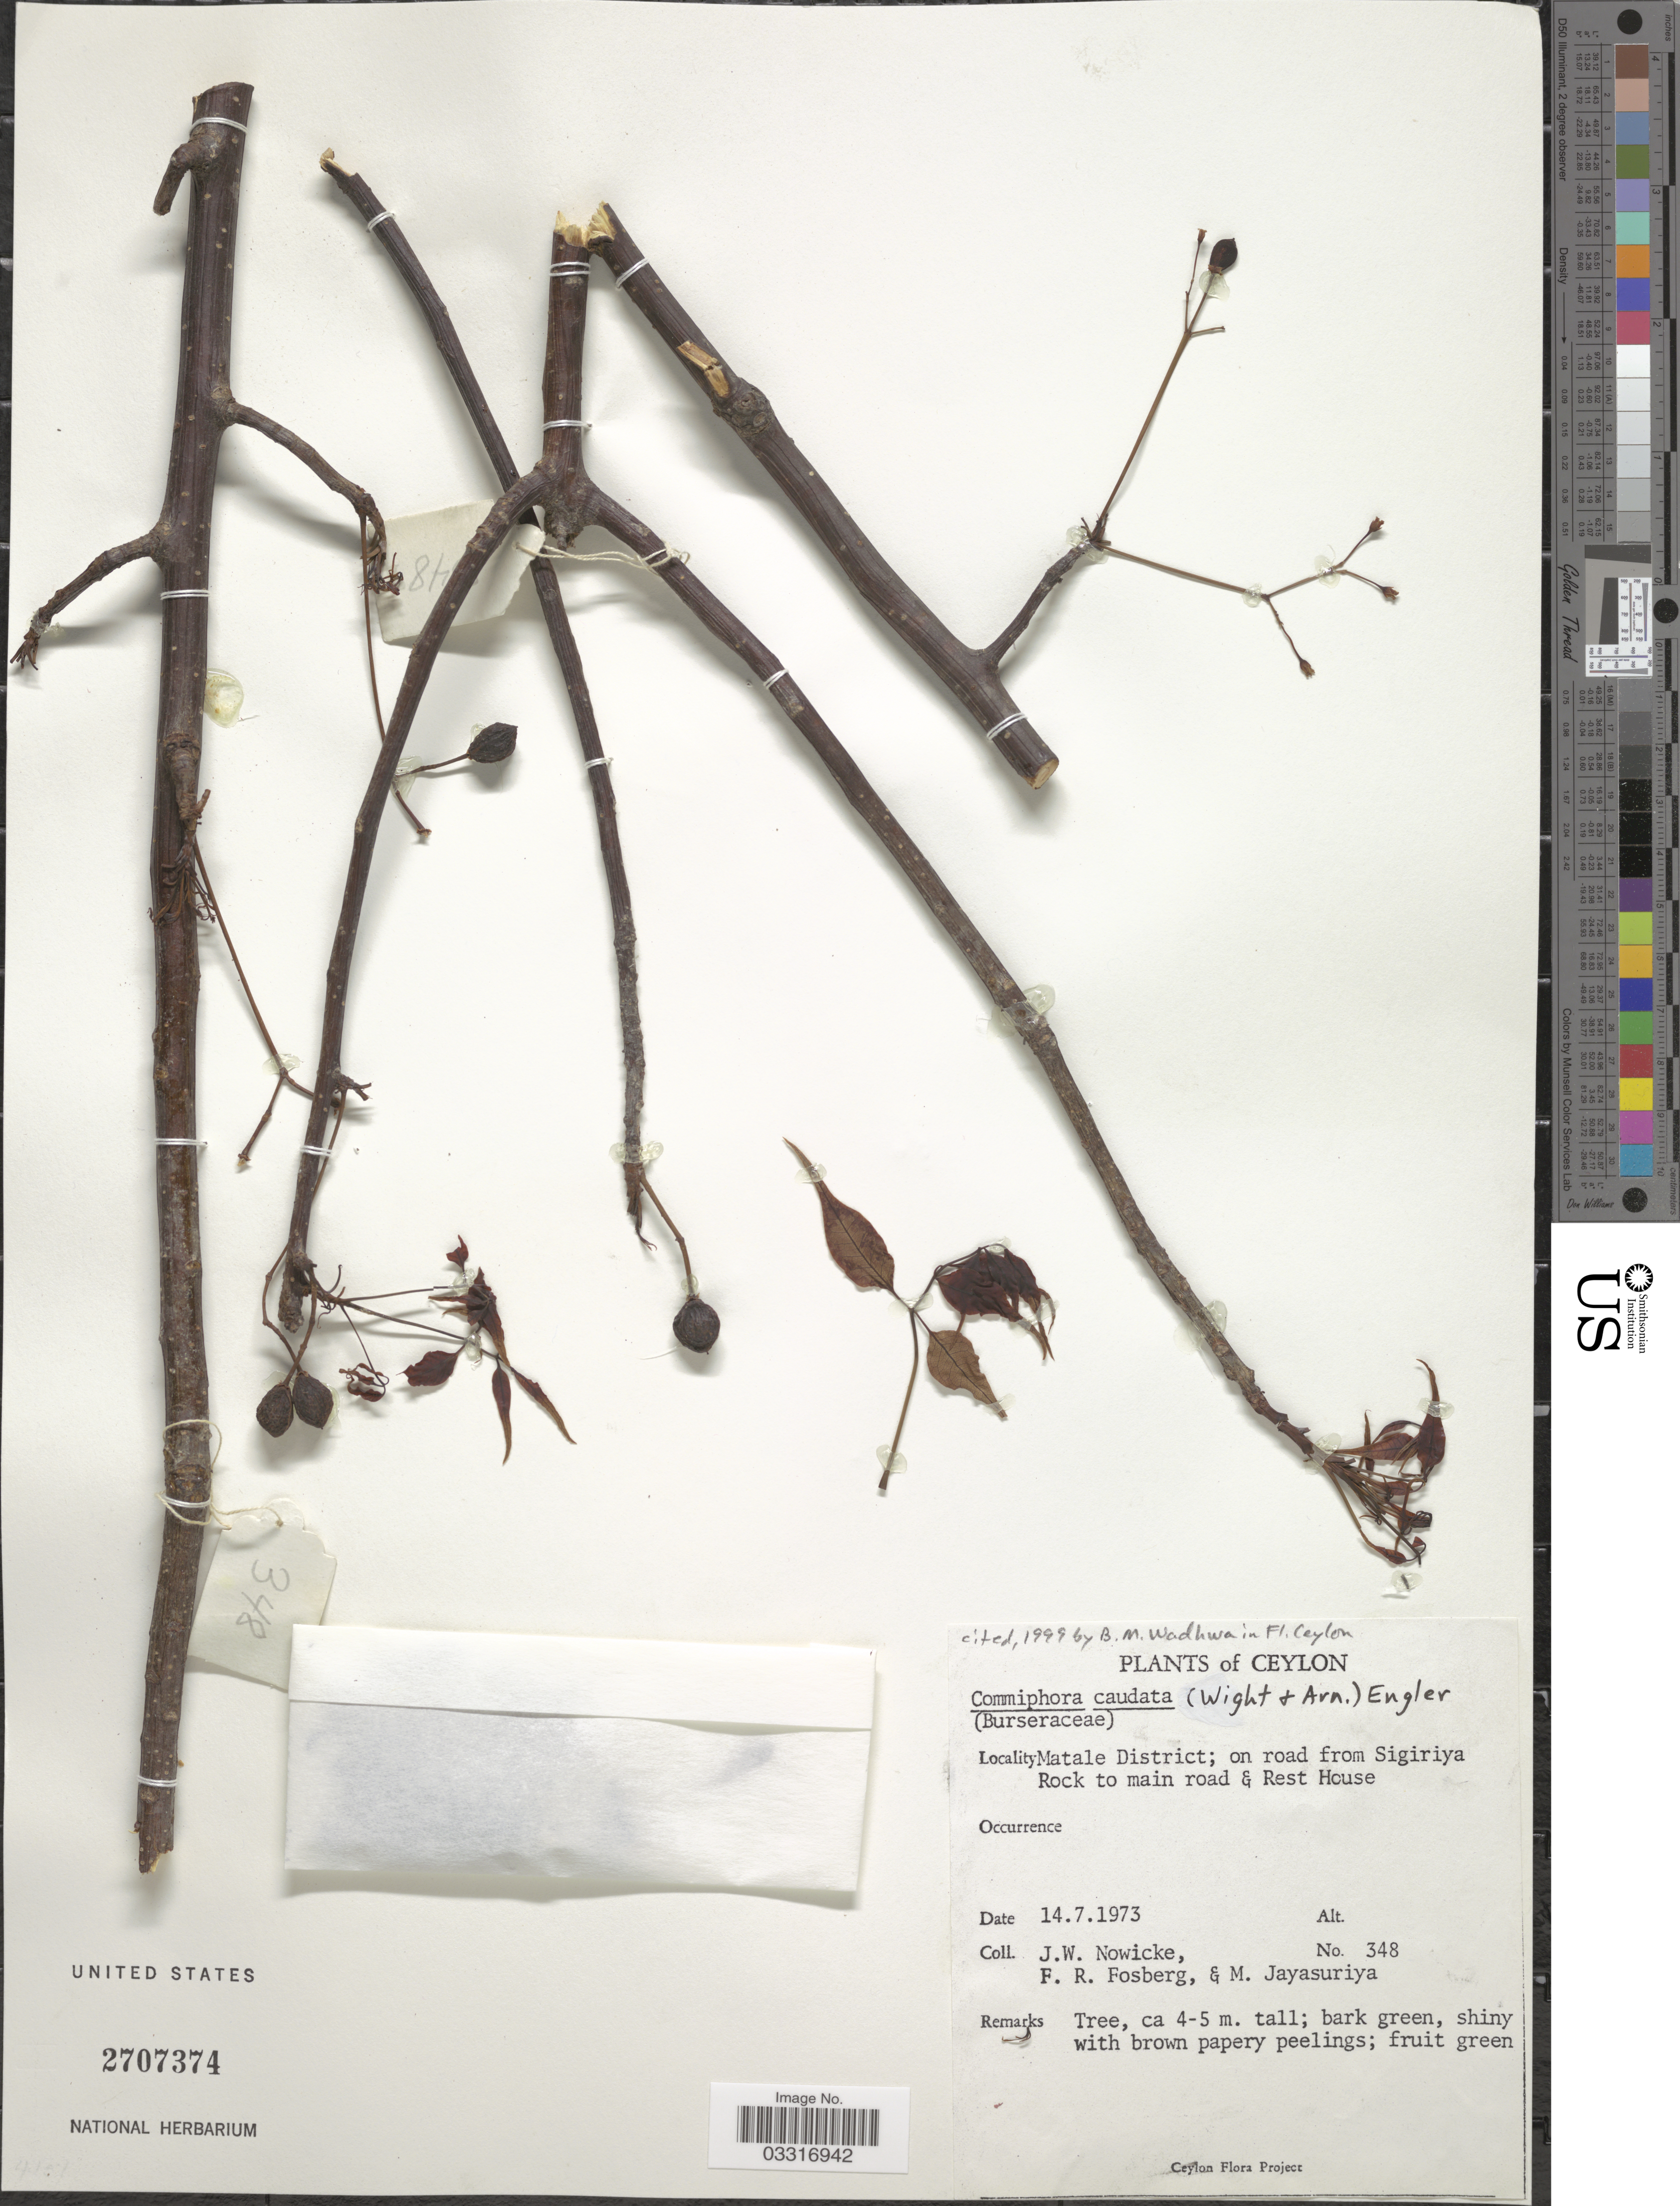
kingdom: Plantae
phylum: Tracheophyta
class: Magnoliopsida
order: Sapindales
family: Burseraceae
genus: Commiphora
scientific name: Commiphora caudata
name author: Engl.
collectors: J. W. Nowicke, F. R. Fosberg & M. Jayasuriya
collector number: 348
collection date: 1973-07-14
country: Sri Lanka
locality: Ceylon, Matale District; on road from Sigiriya Rock to main road & Rest House.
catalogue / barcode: US 2707374